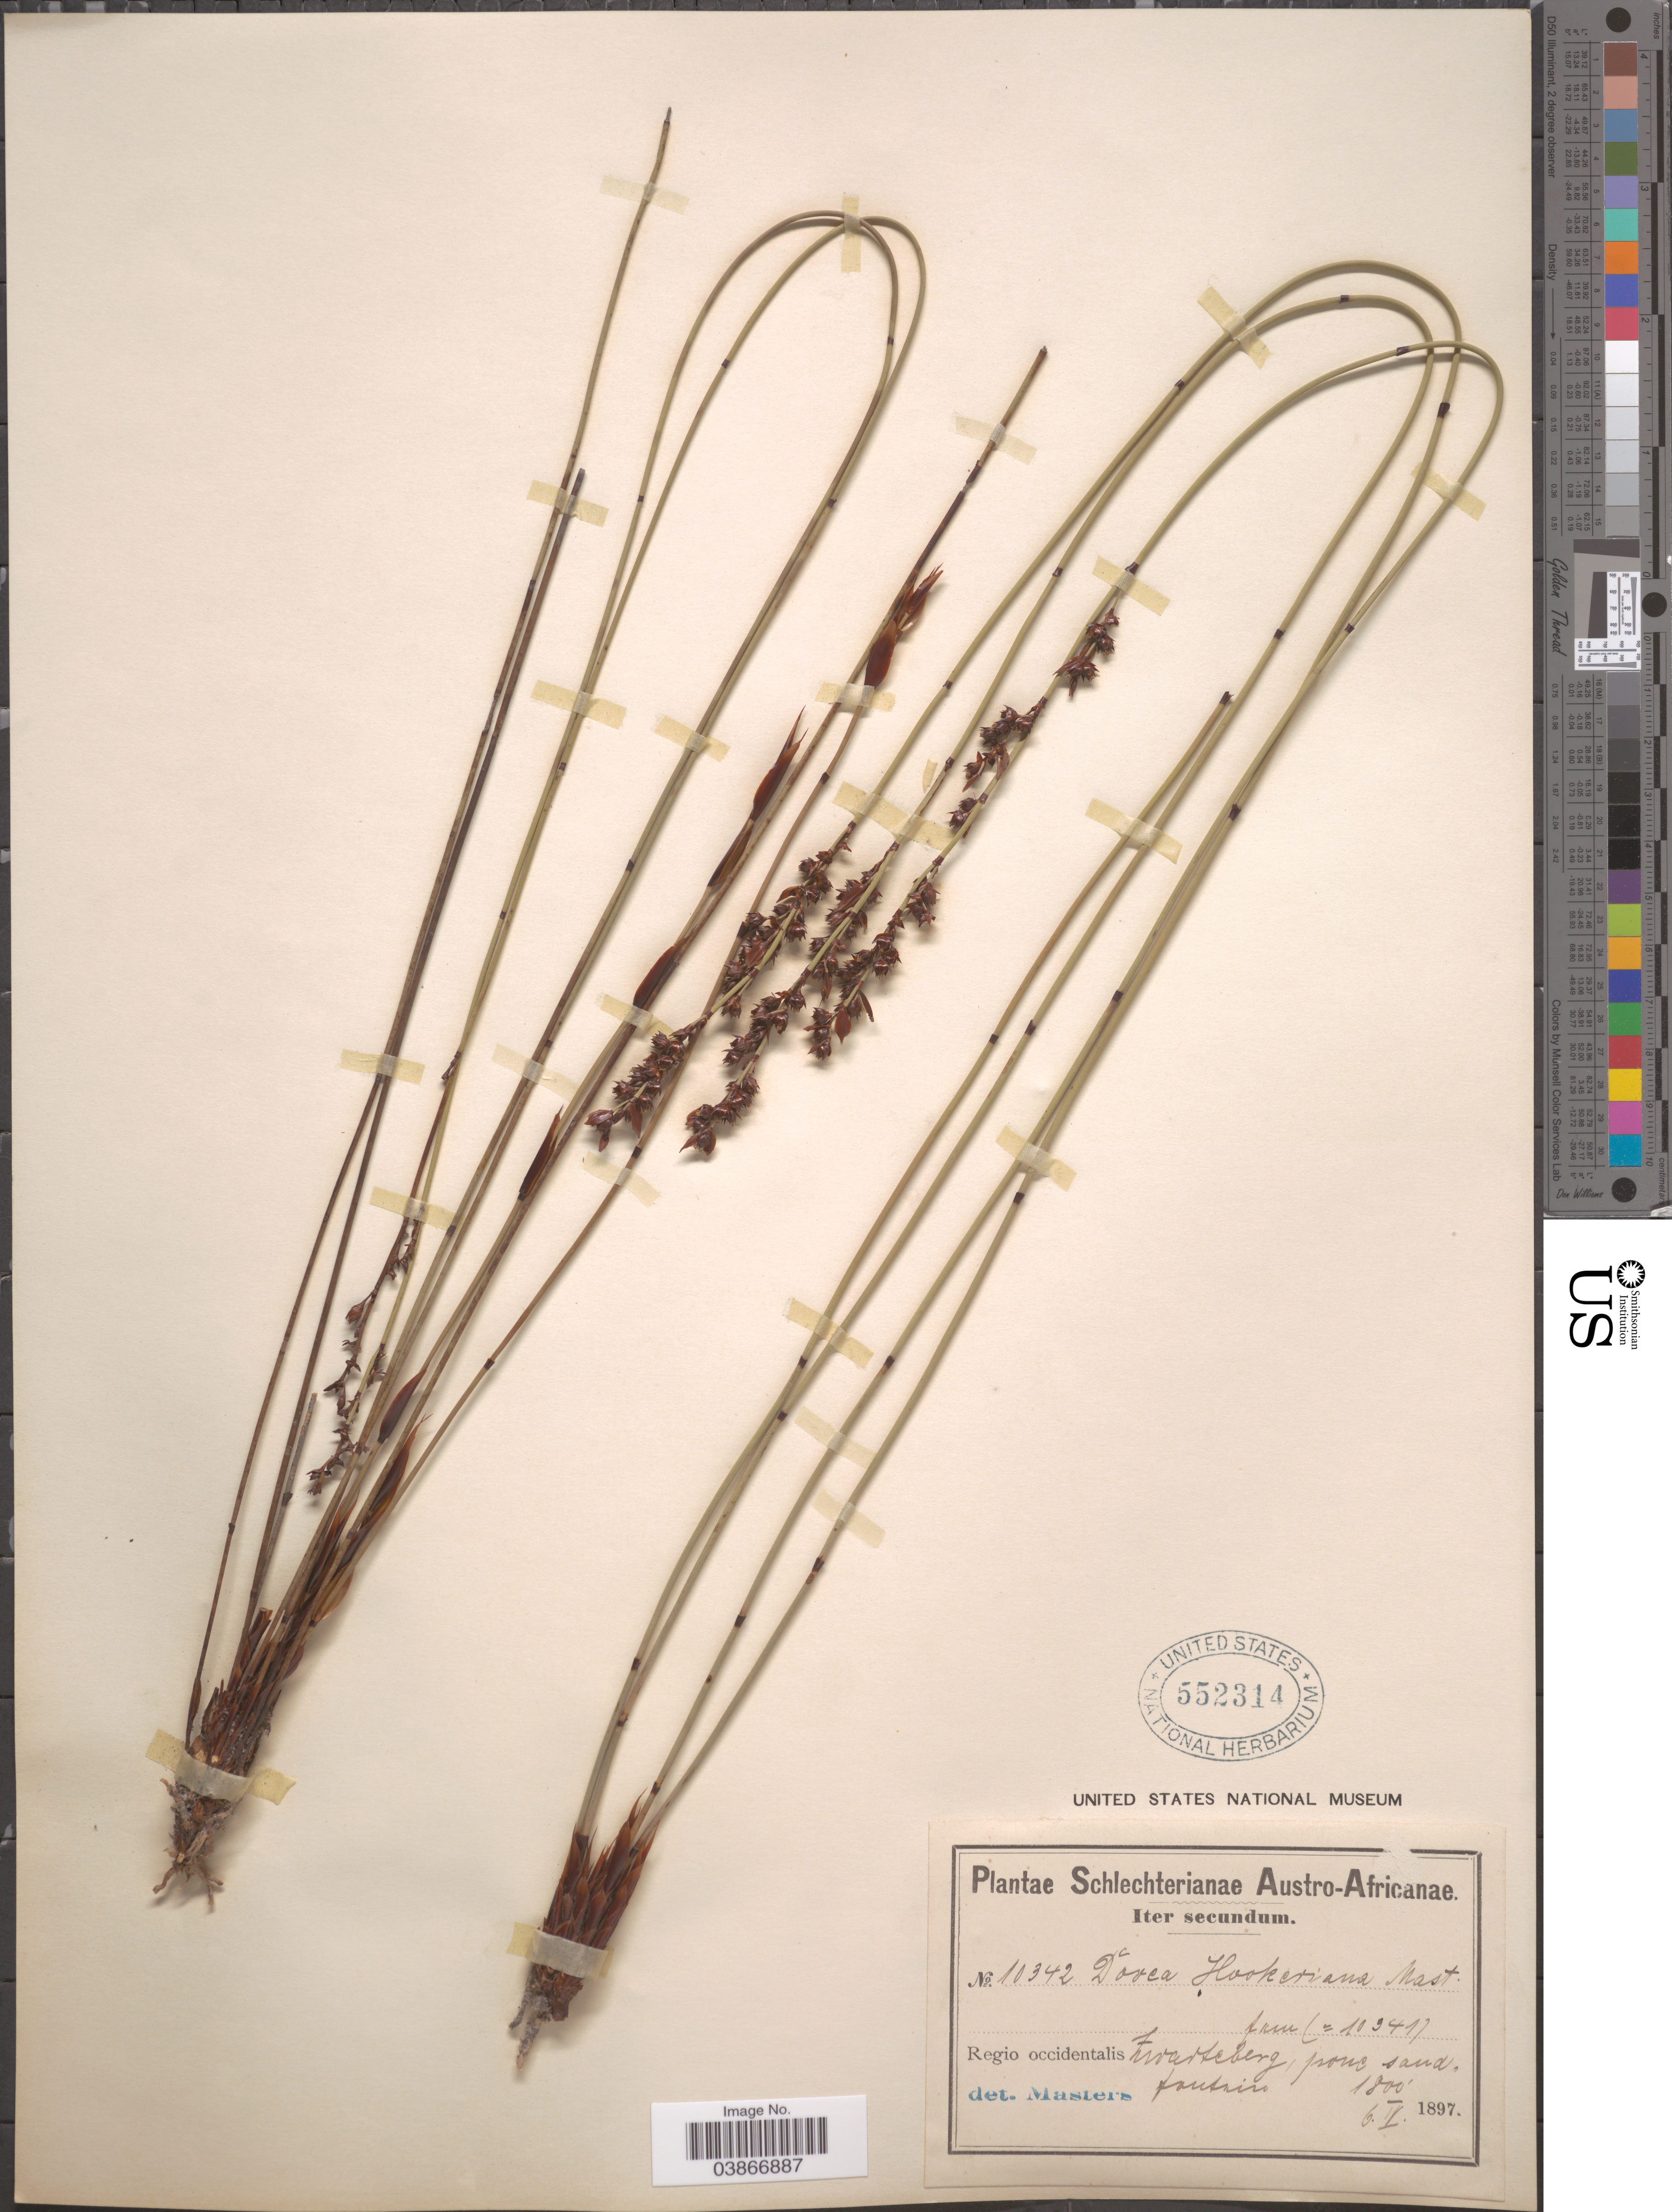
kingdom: Plantae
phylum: Tracheophyta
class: Liliopsida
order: Poales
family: Restionaceae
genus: Elegia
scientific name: Elegia hookeriana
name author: (Mast.) Moline & H.P. Linder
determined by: Strong, Mark T., (BOT), Smithsonian Institution - National Museum of Natural History (UNITED STATES)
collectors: Schlechter, --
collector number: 10342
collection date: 1897-04-06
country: South Africa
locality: Austro-Africanae. Regio occidentalis. Zwarteberg, pone sand-fontein.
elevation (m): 549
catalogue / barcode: US 552314